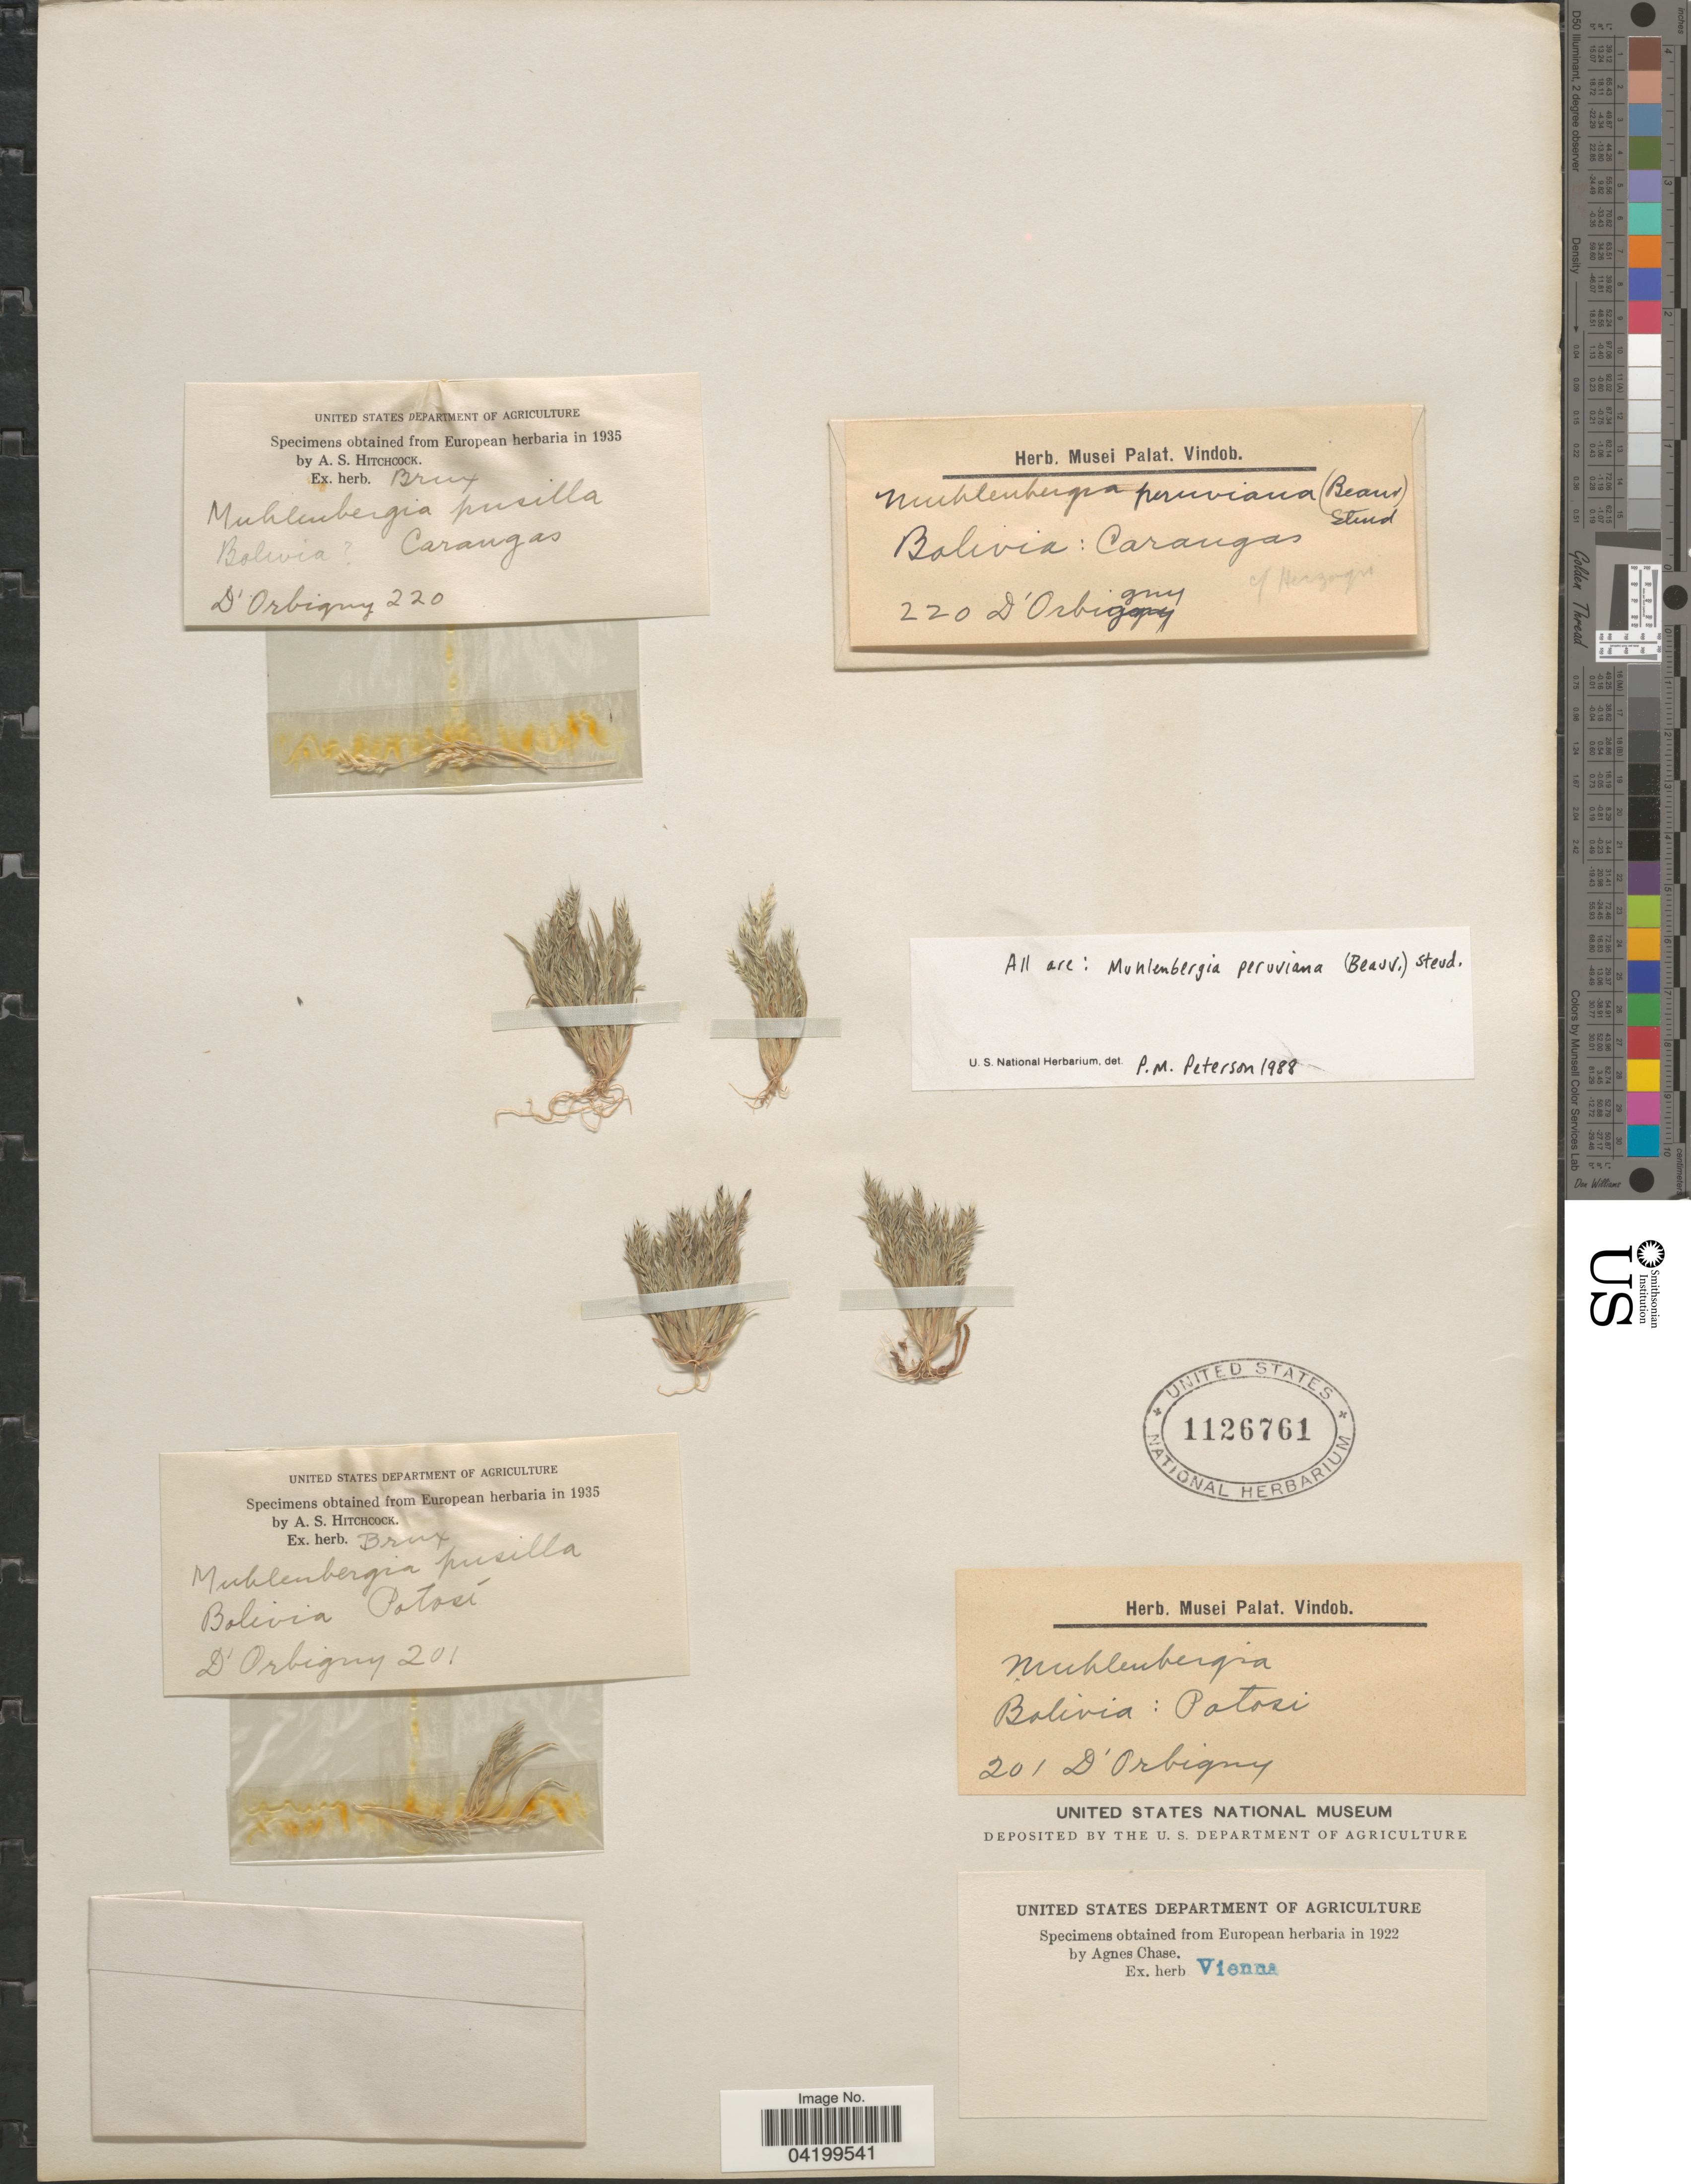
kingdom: Plantae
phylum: Tracheophyta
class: Liliopsida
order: Poales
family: Poaceae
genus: Muhlenbergia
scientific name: Muhlenbergia peruviana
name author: (P. Beauv.) Steud.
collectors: D'Orbigny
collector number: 220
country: Bolivia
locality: Carangas.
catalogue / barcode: US 1126761-2